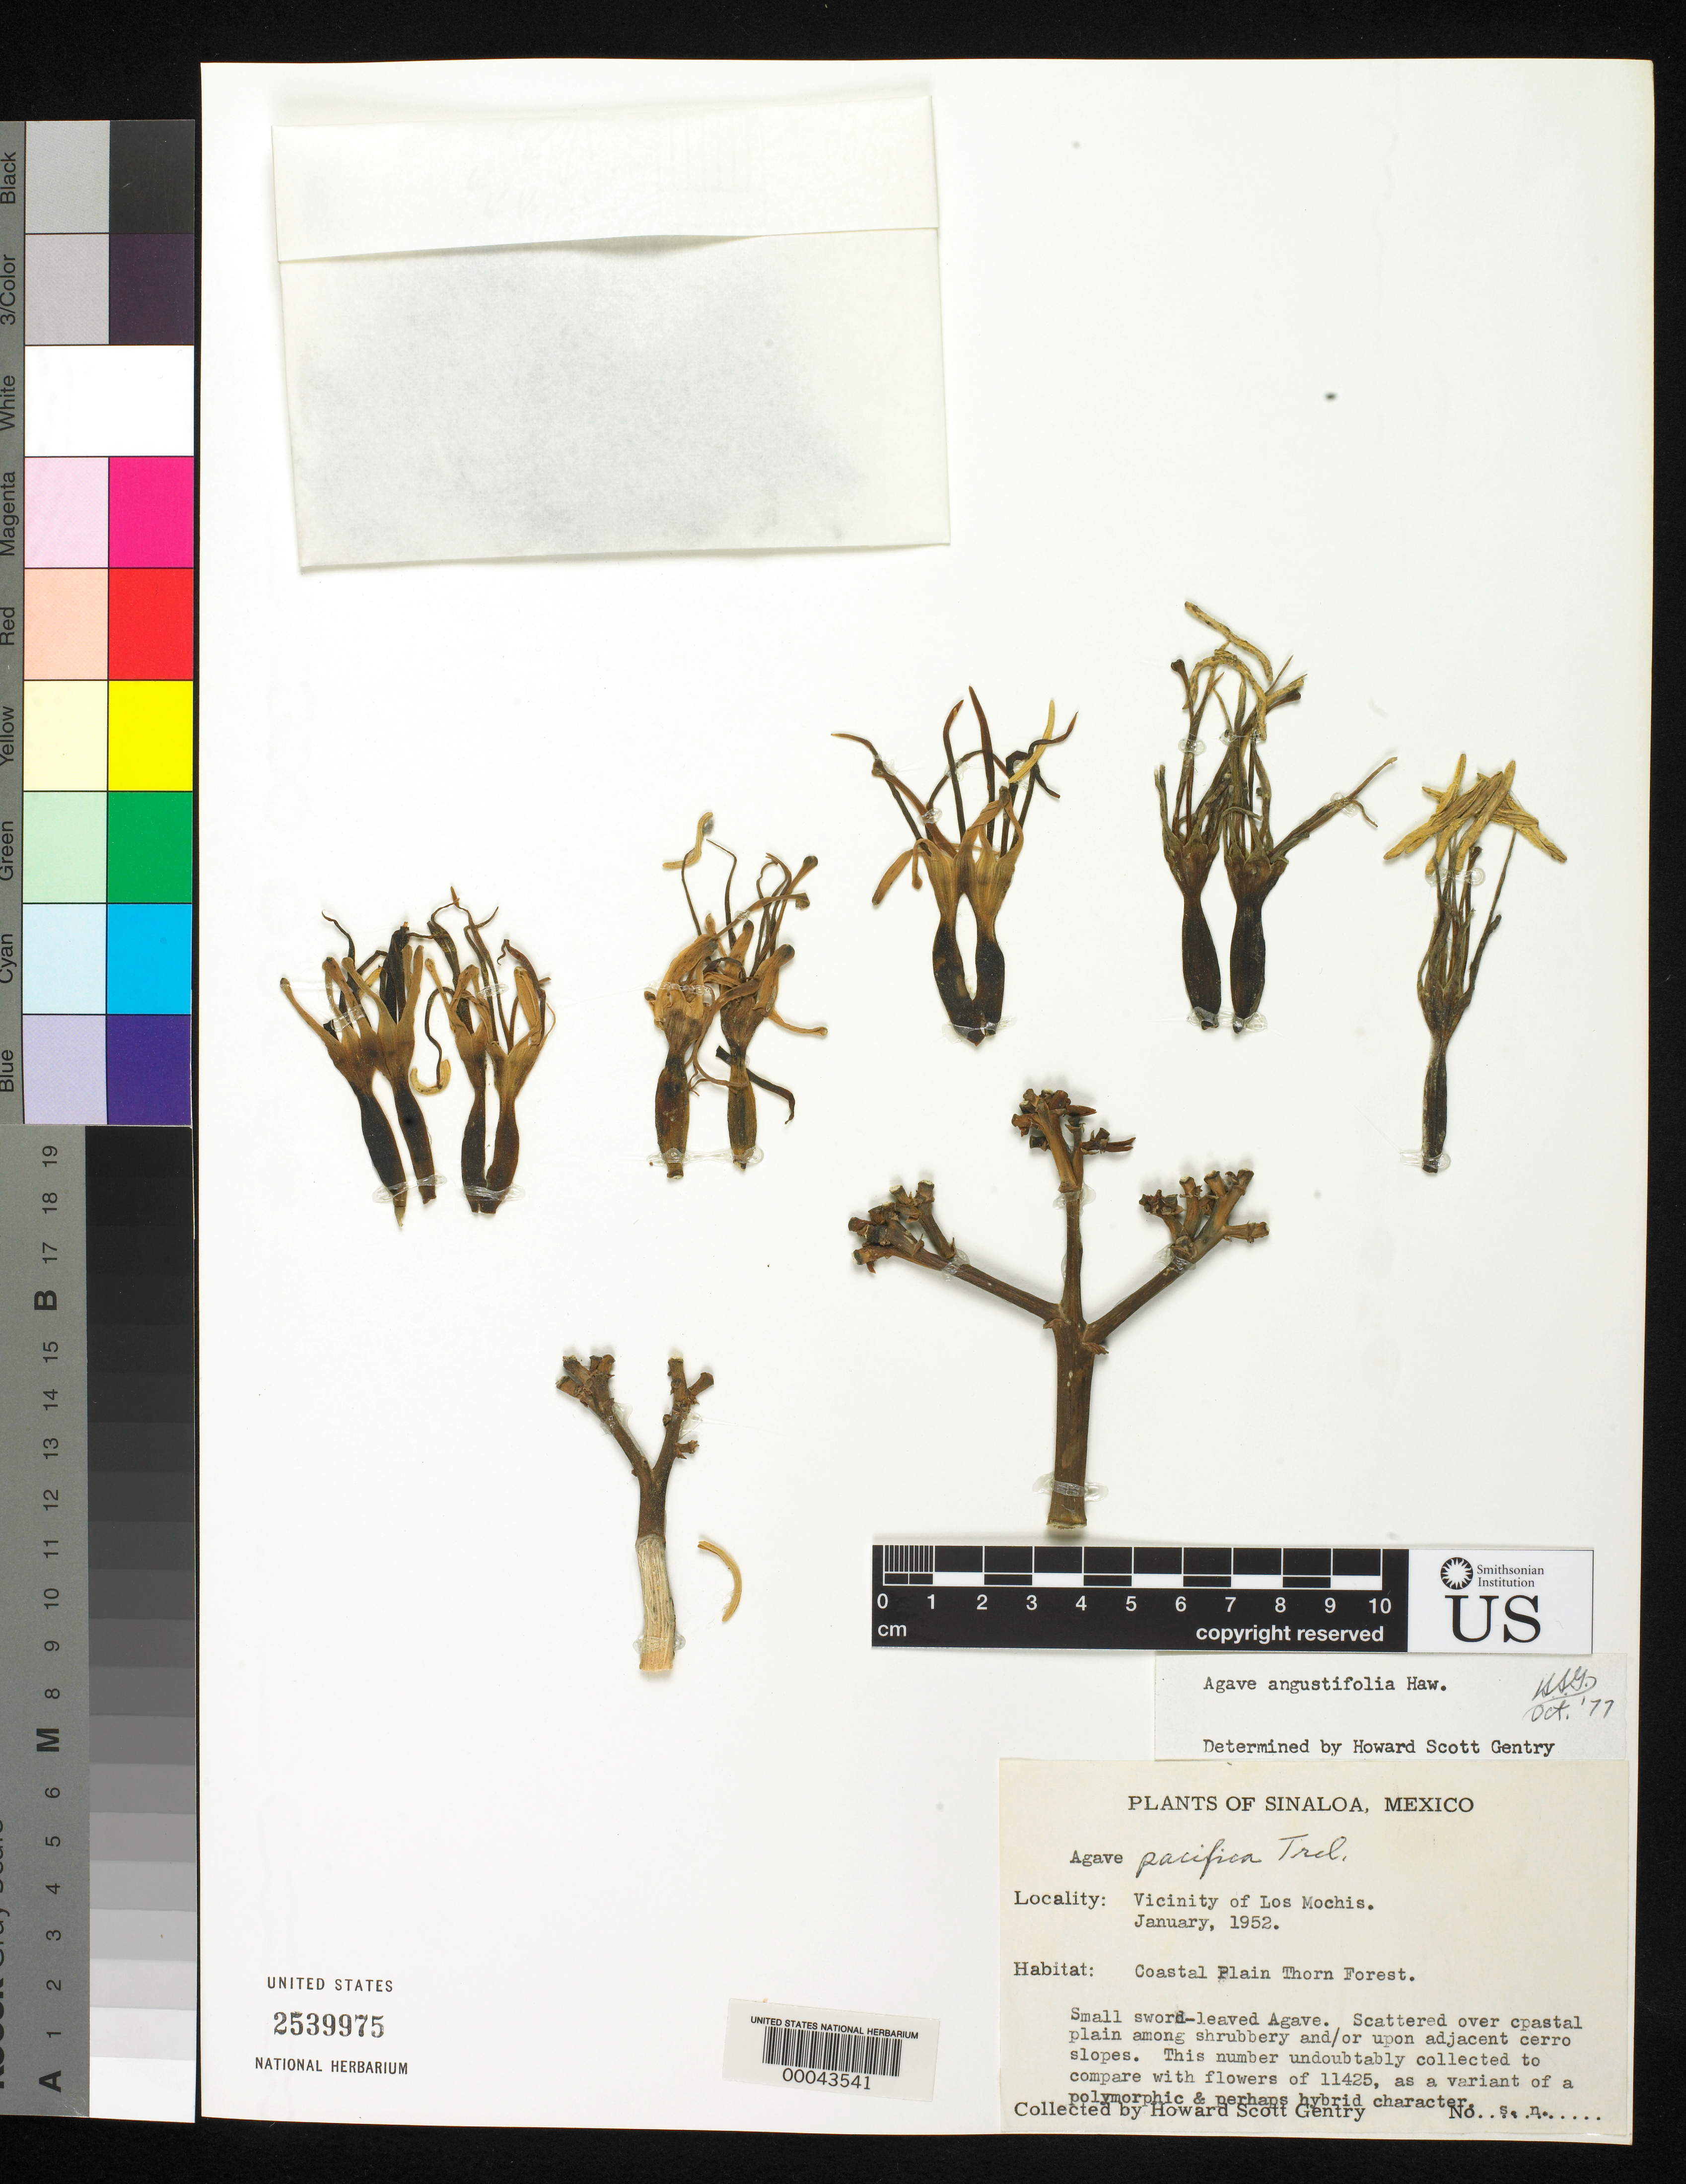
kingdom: Plantae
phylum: Tracheophyta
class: Liliopsida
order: Asparagales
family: Asparagaceae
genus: Agave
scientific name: Agave angustifolia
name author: Haw.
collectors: H. S. Gentry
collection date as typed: Jan 1952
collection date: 1952-01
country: Mexico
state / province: Sinaloa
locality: Vicinity of los mochis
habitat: Coastal plain thorn forest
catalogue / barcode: US 2539975